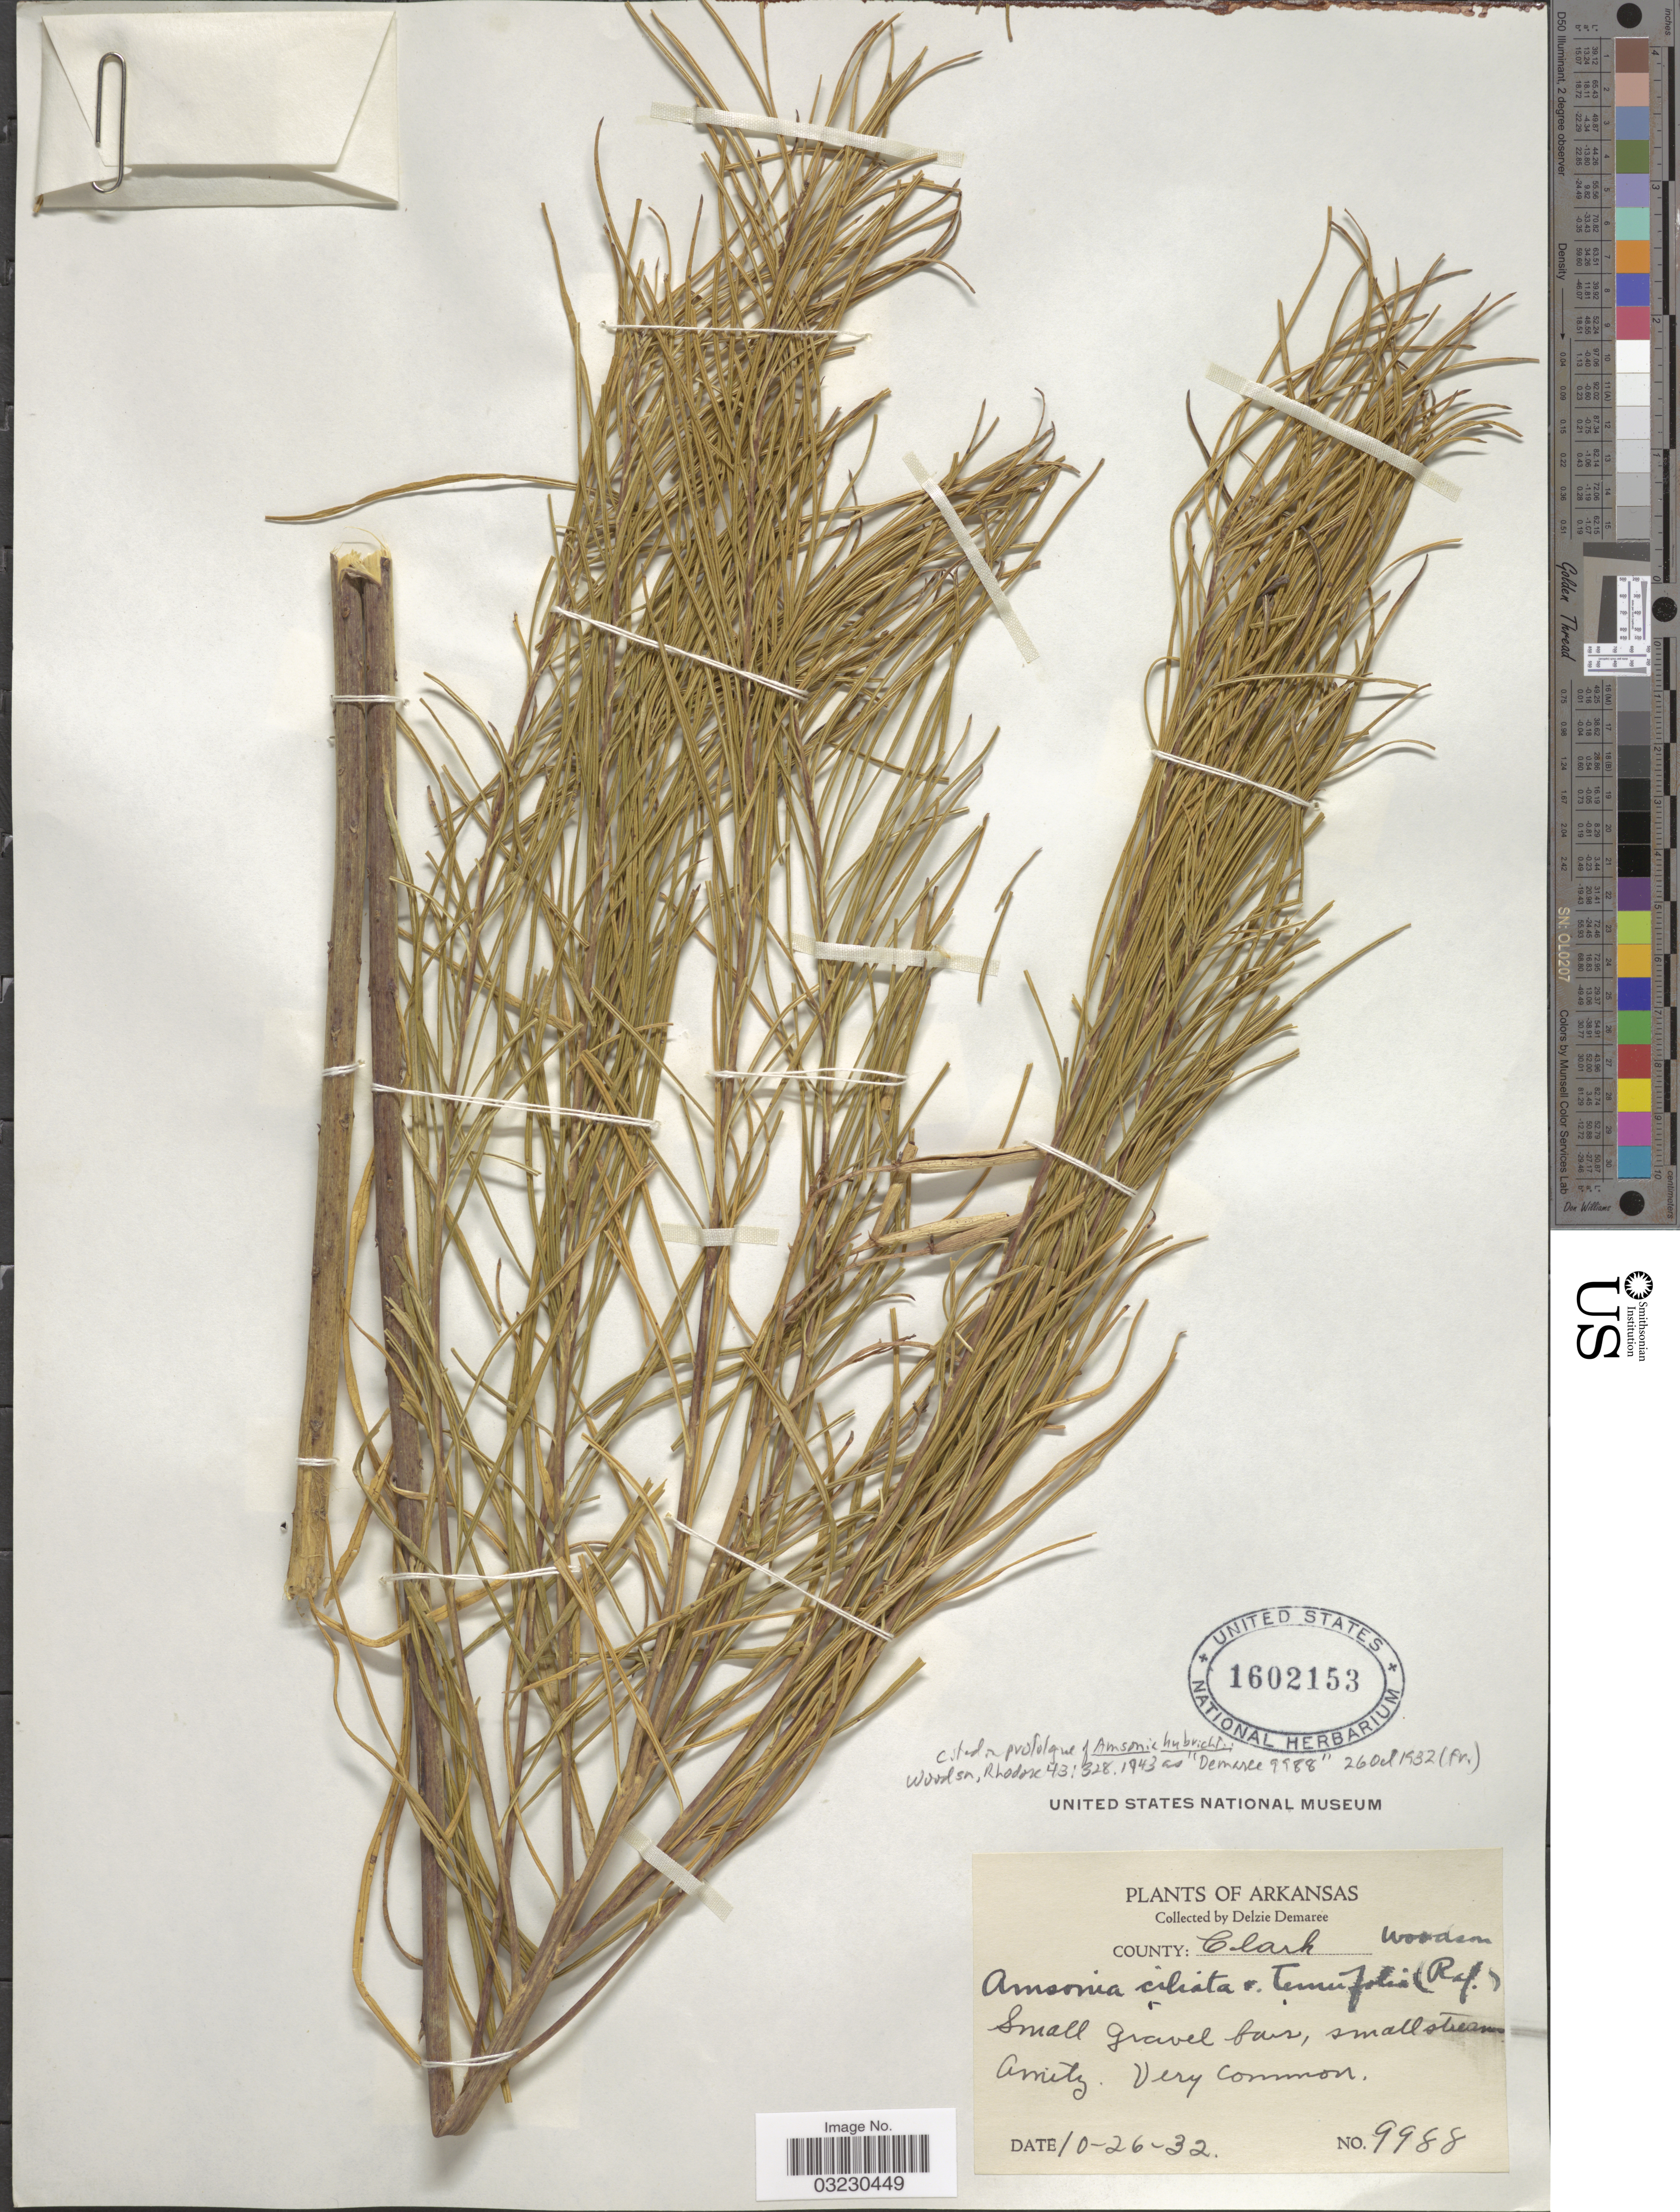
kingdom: Plantae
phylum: Tracheophyta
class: Magnoliopsida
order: Gentianales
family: Apocynaceae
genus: Amsonia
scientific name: Amsonia hubrichtii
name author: Woodson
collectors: D. Demaree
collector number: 9988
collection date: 1932-10-26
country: United States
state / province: Arkansas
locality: County: Clark, Amity.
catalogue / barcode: US 1602153